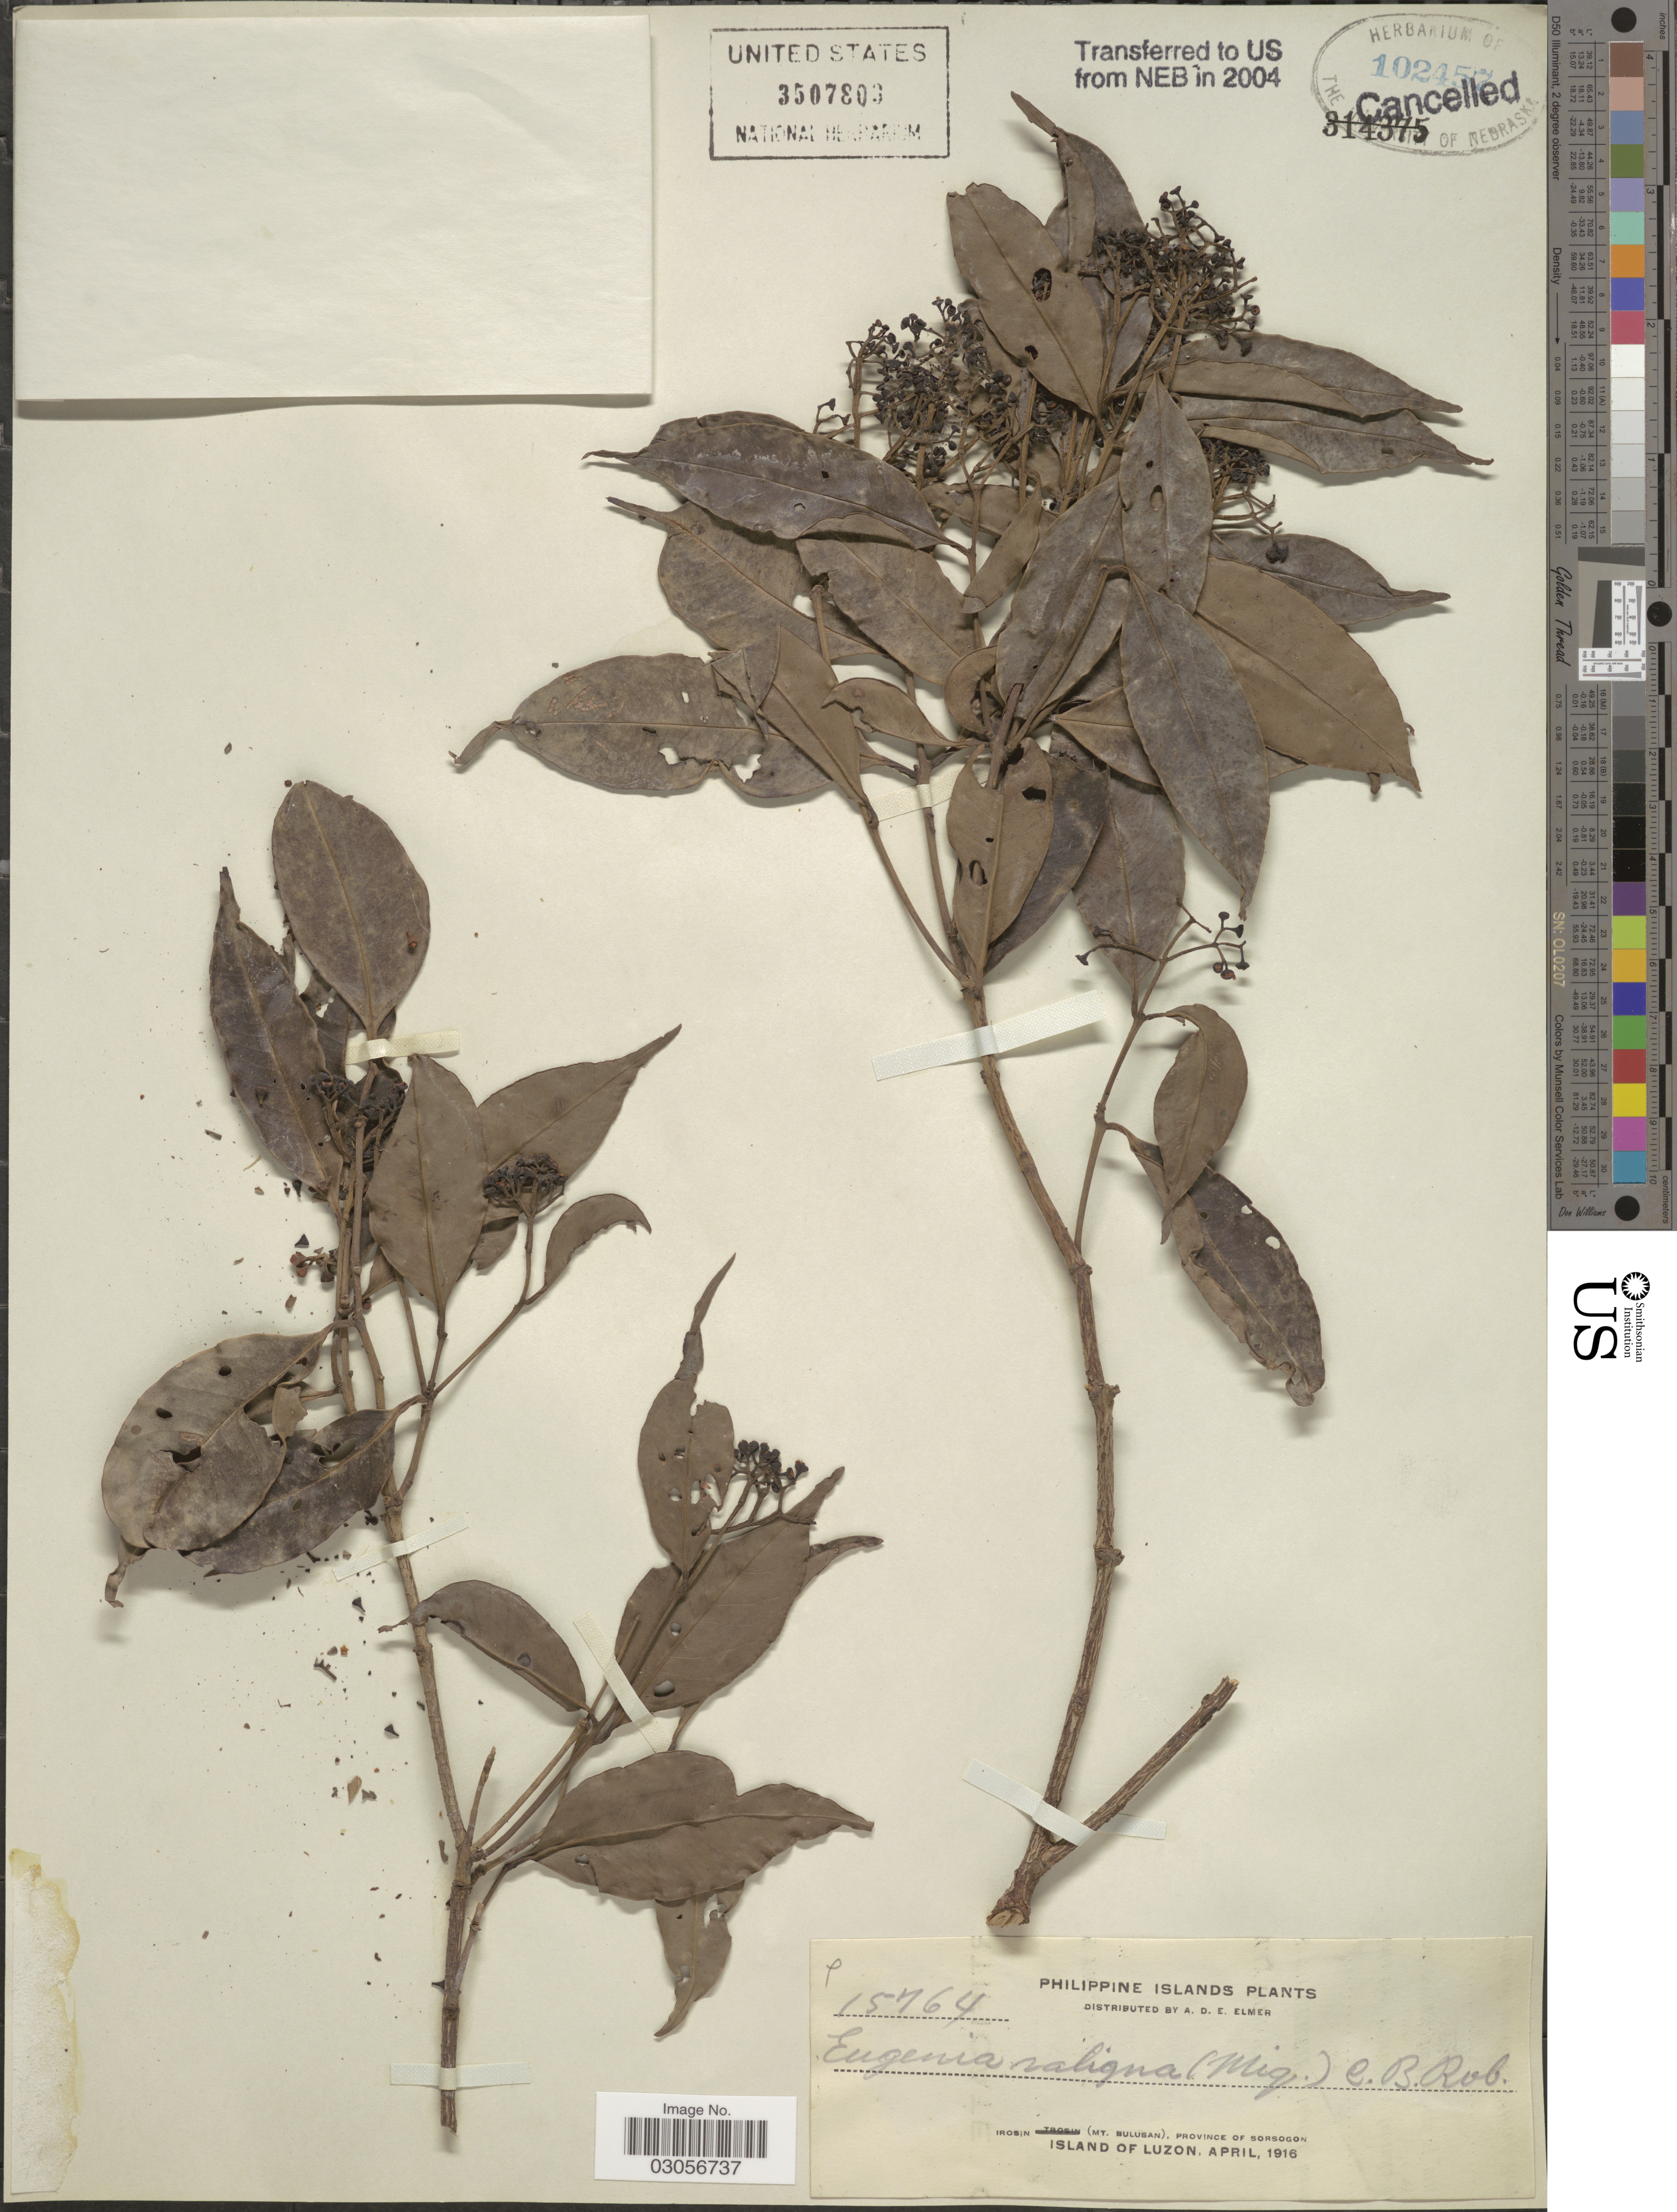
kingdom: Plantae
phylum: Tracheophyta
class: Magnoliopsida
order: Myrtales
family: Myrtaceae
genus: Syzygium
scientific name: Syzygium acuminatissimum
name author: (Blume) DC.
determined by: Strong, Mark T., (BOT), Smithsonian Institution - National Museum of Natural History (UNITED STATES)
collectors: A. D. E. Elmer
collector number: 15764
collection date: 1916-04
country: Philippines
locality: Philippine Islands. Irosin (Mt. Bulusan), Province of Sorsogon. Island of Luzon.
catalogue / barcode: US 3507803